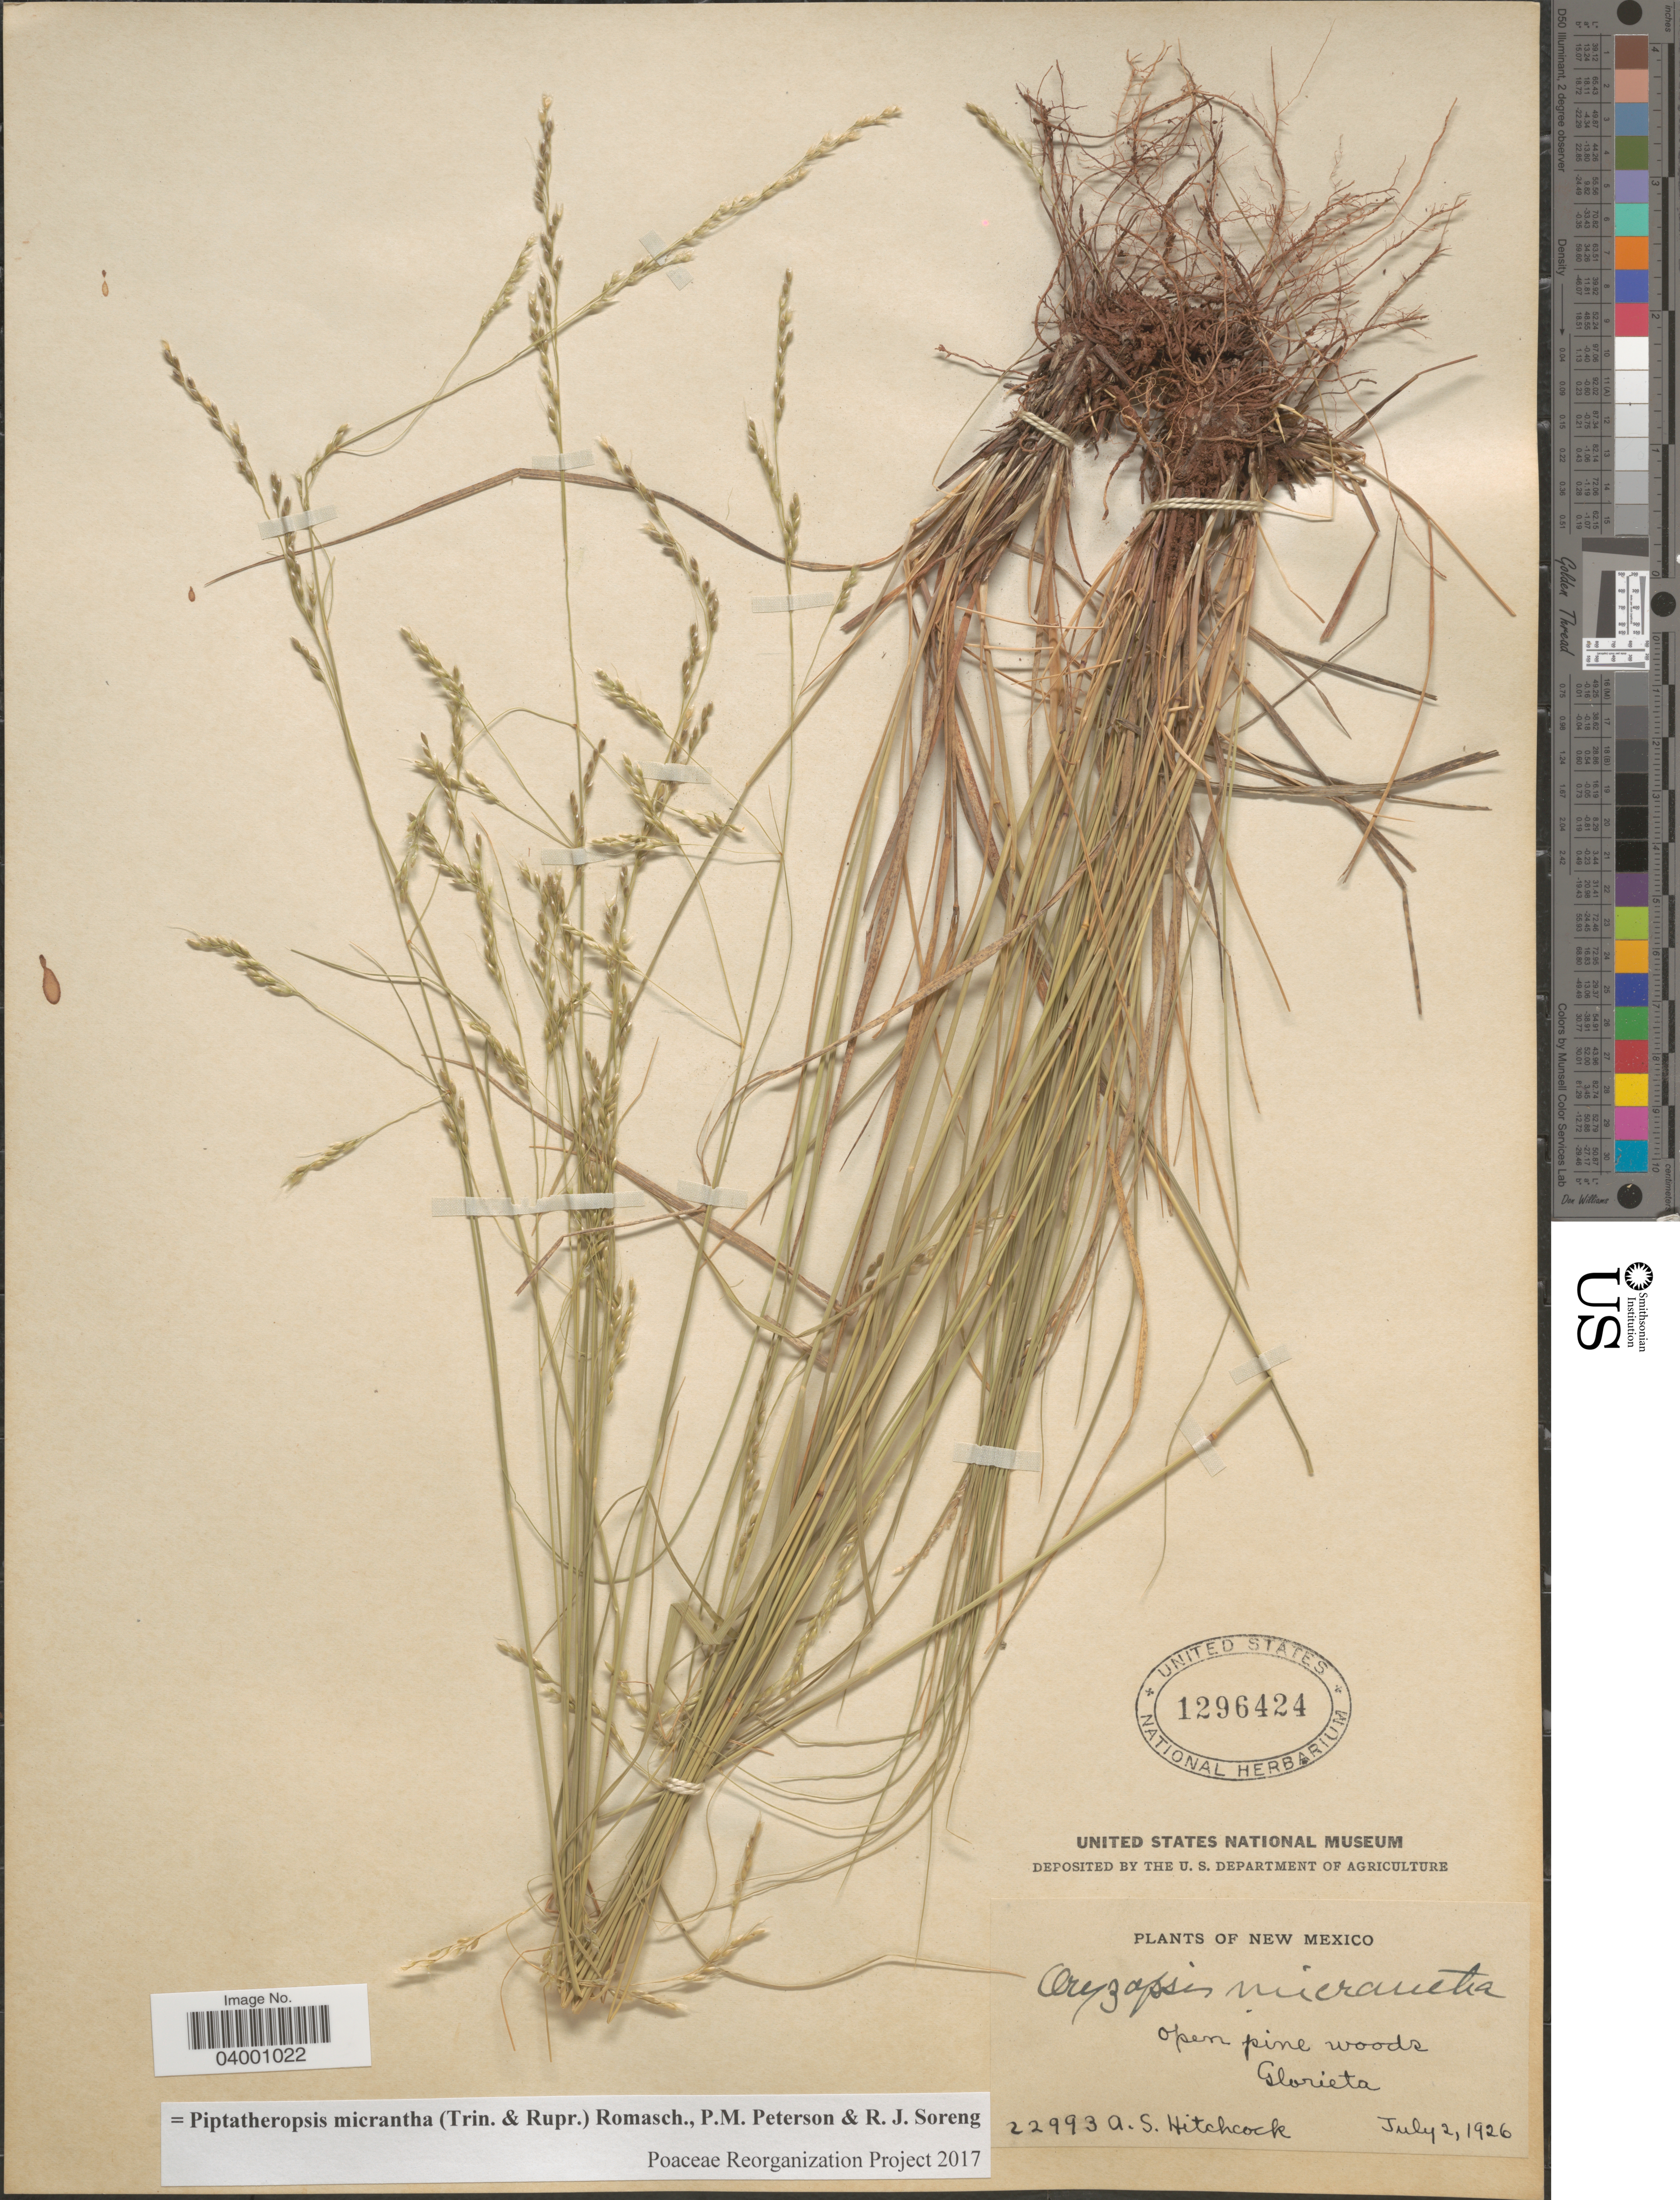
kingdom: Plantae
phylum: Tracheophyta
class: Liliopsida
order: Poales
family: Poaceae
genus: Piptatheropsis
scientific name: Piptatheropsis micrantha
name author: (Trin. & Rupr.) Romasch.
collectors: A. S. Hitchcock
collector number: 22993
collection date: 1926-07-02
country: United States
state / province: New Mexico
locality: Open pine woods. Glorieta.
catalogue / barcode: US 1296424